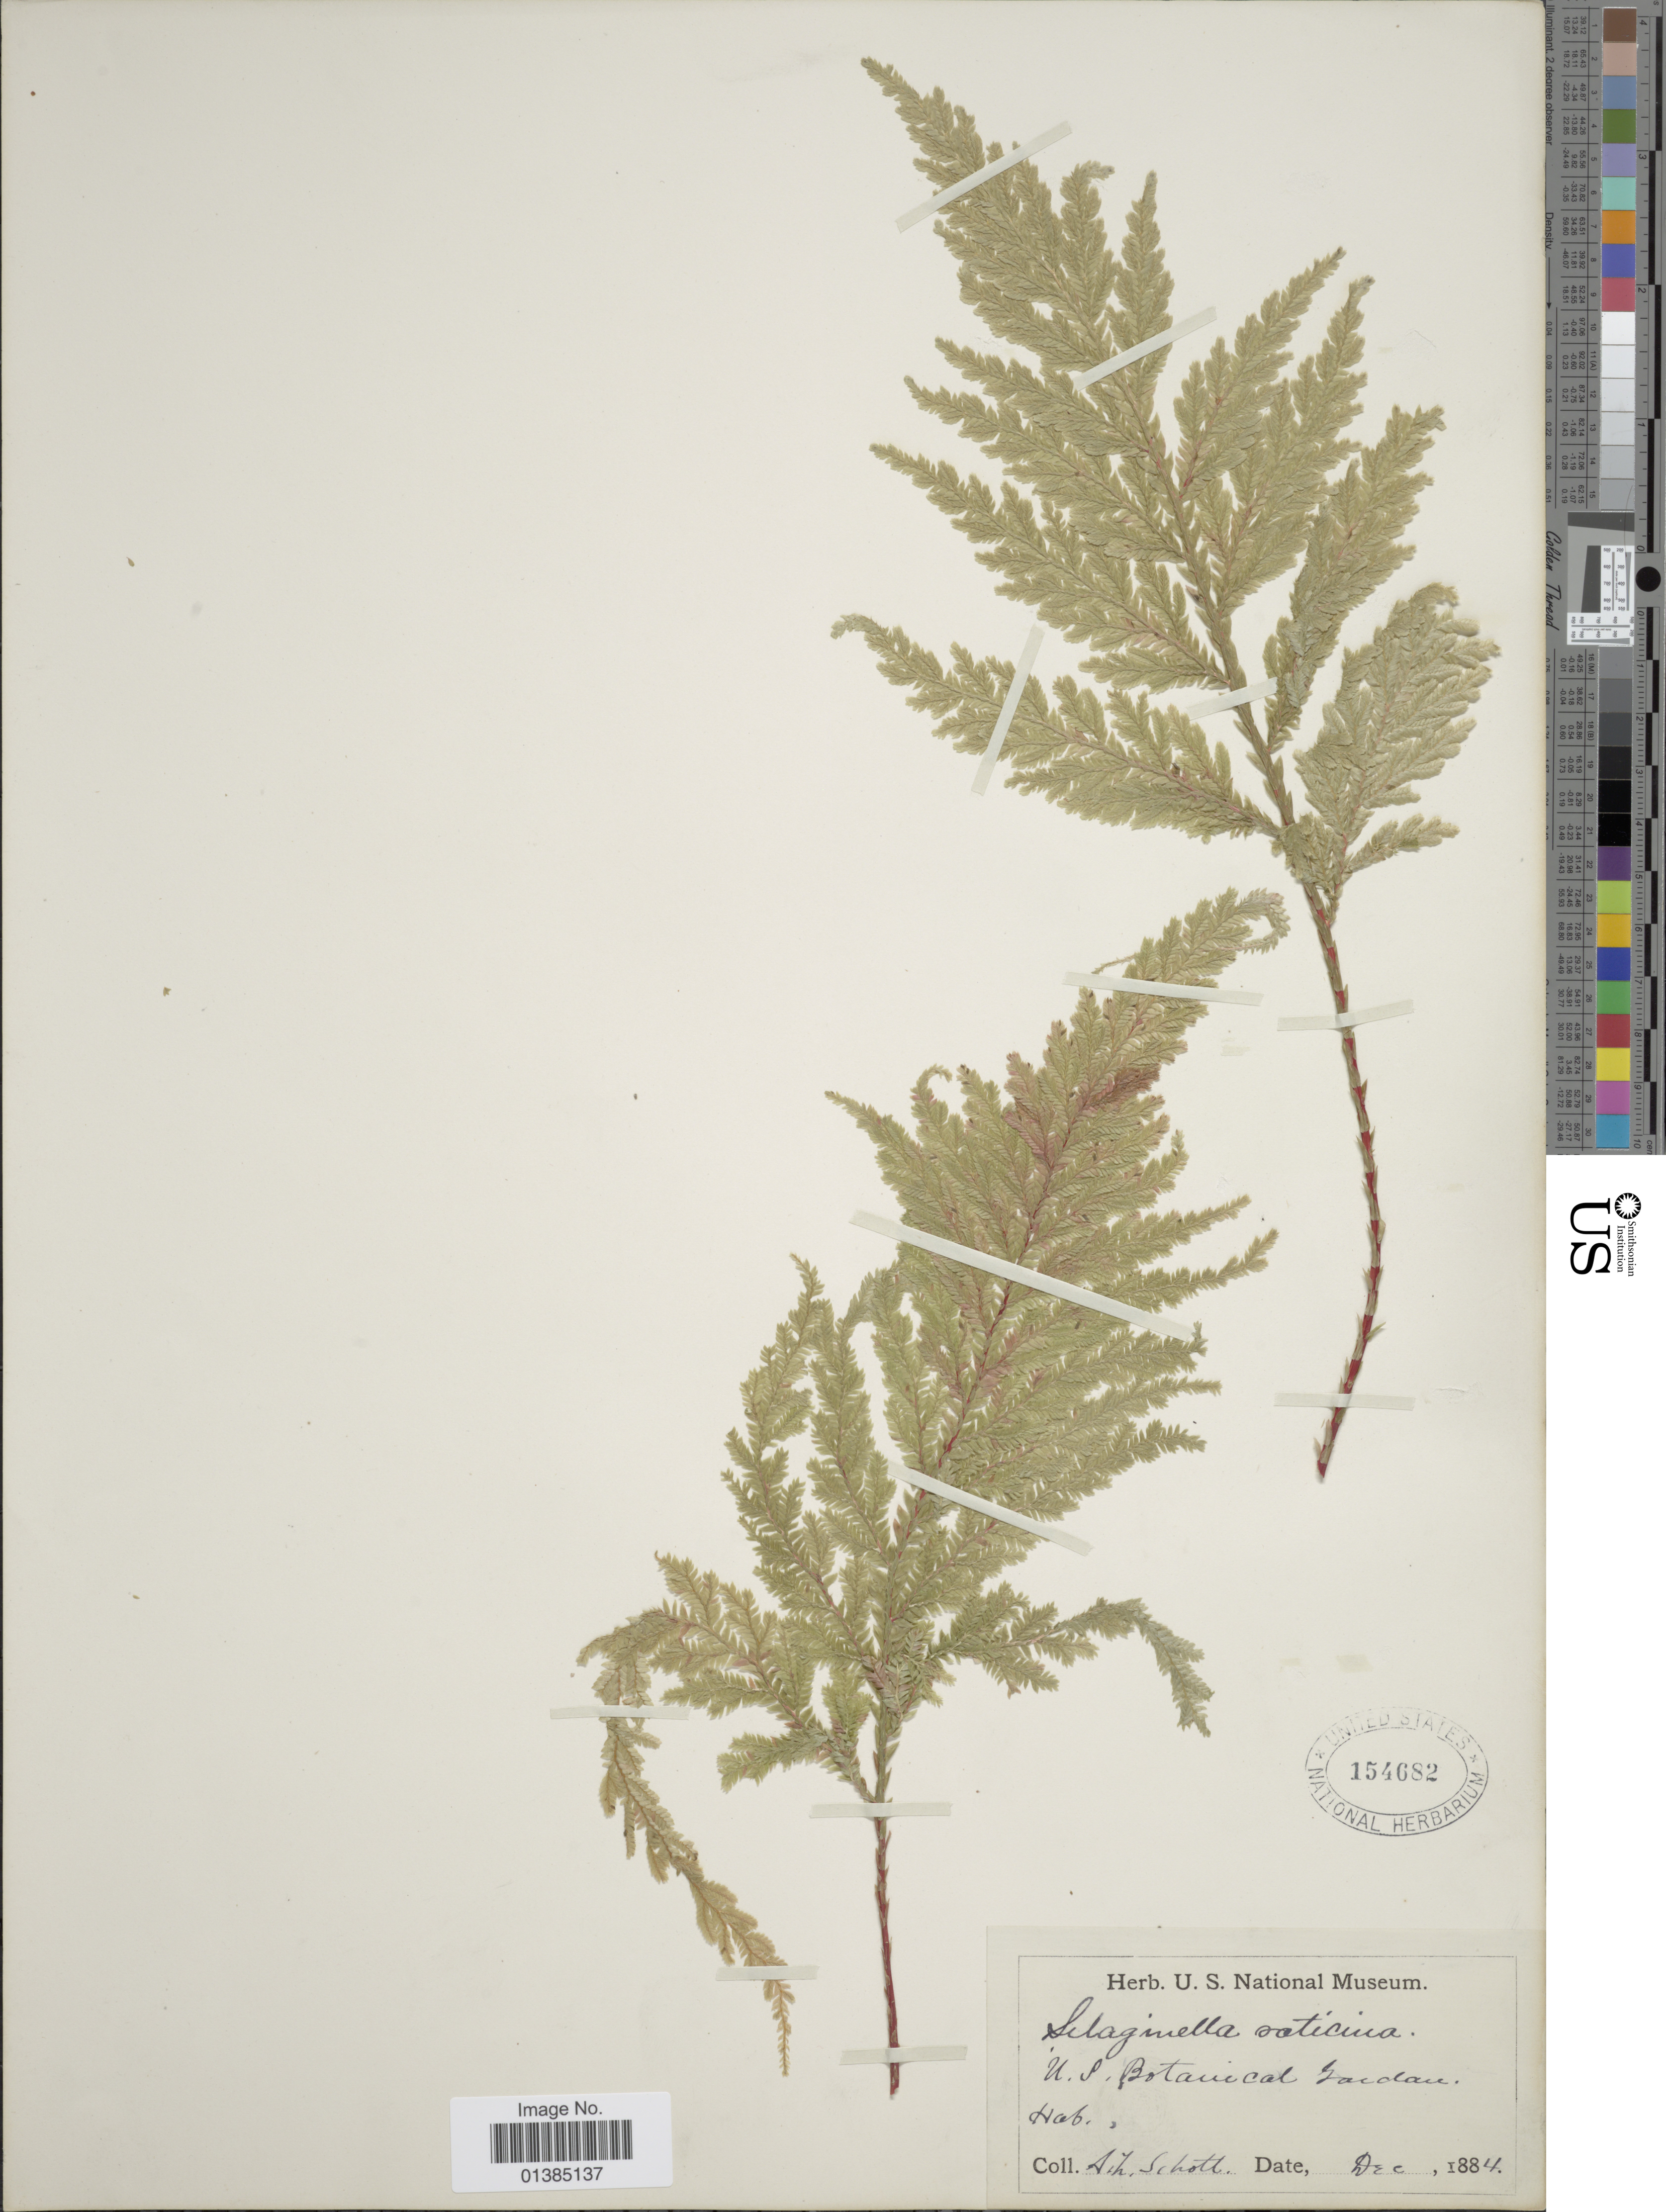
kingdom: Plantae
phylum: Tracheophyta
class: Lycopodiopsida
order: Selaginellales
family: Selaginellaceae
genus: Selaginella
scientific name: Selaginella sp.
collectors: A. L. Schott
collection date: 1884-12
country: United States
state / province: District of Columbia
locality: U.S. Botanical Garden.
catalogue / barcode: US 154682